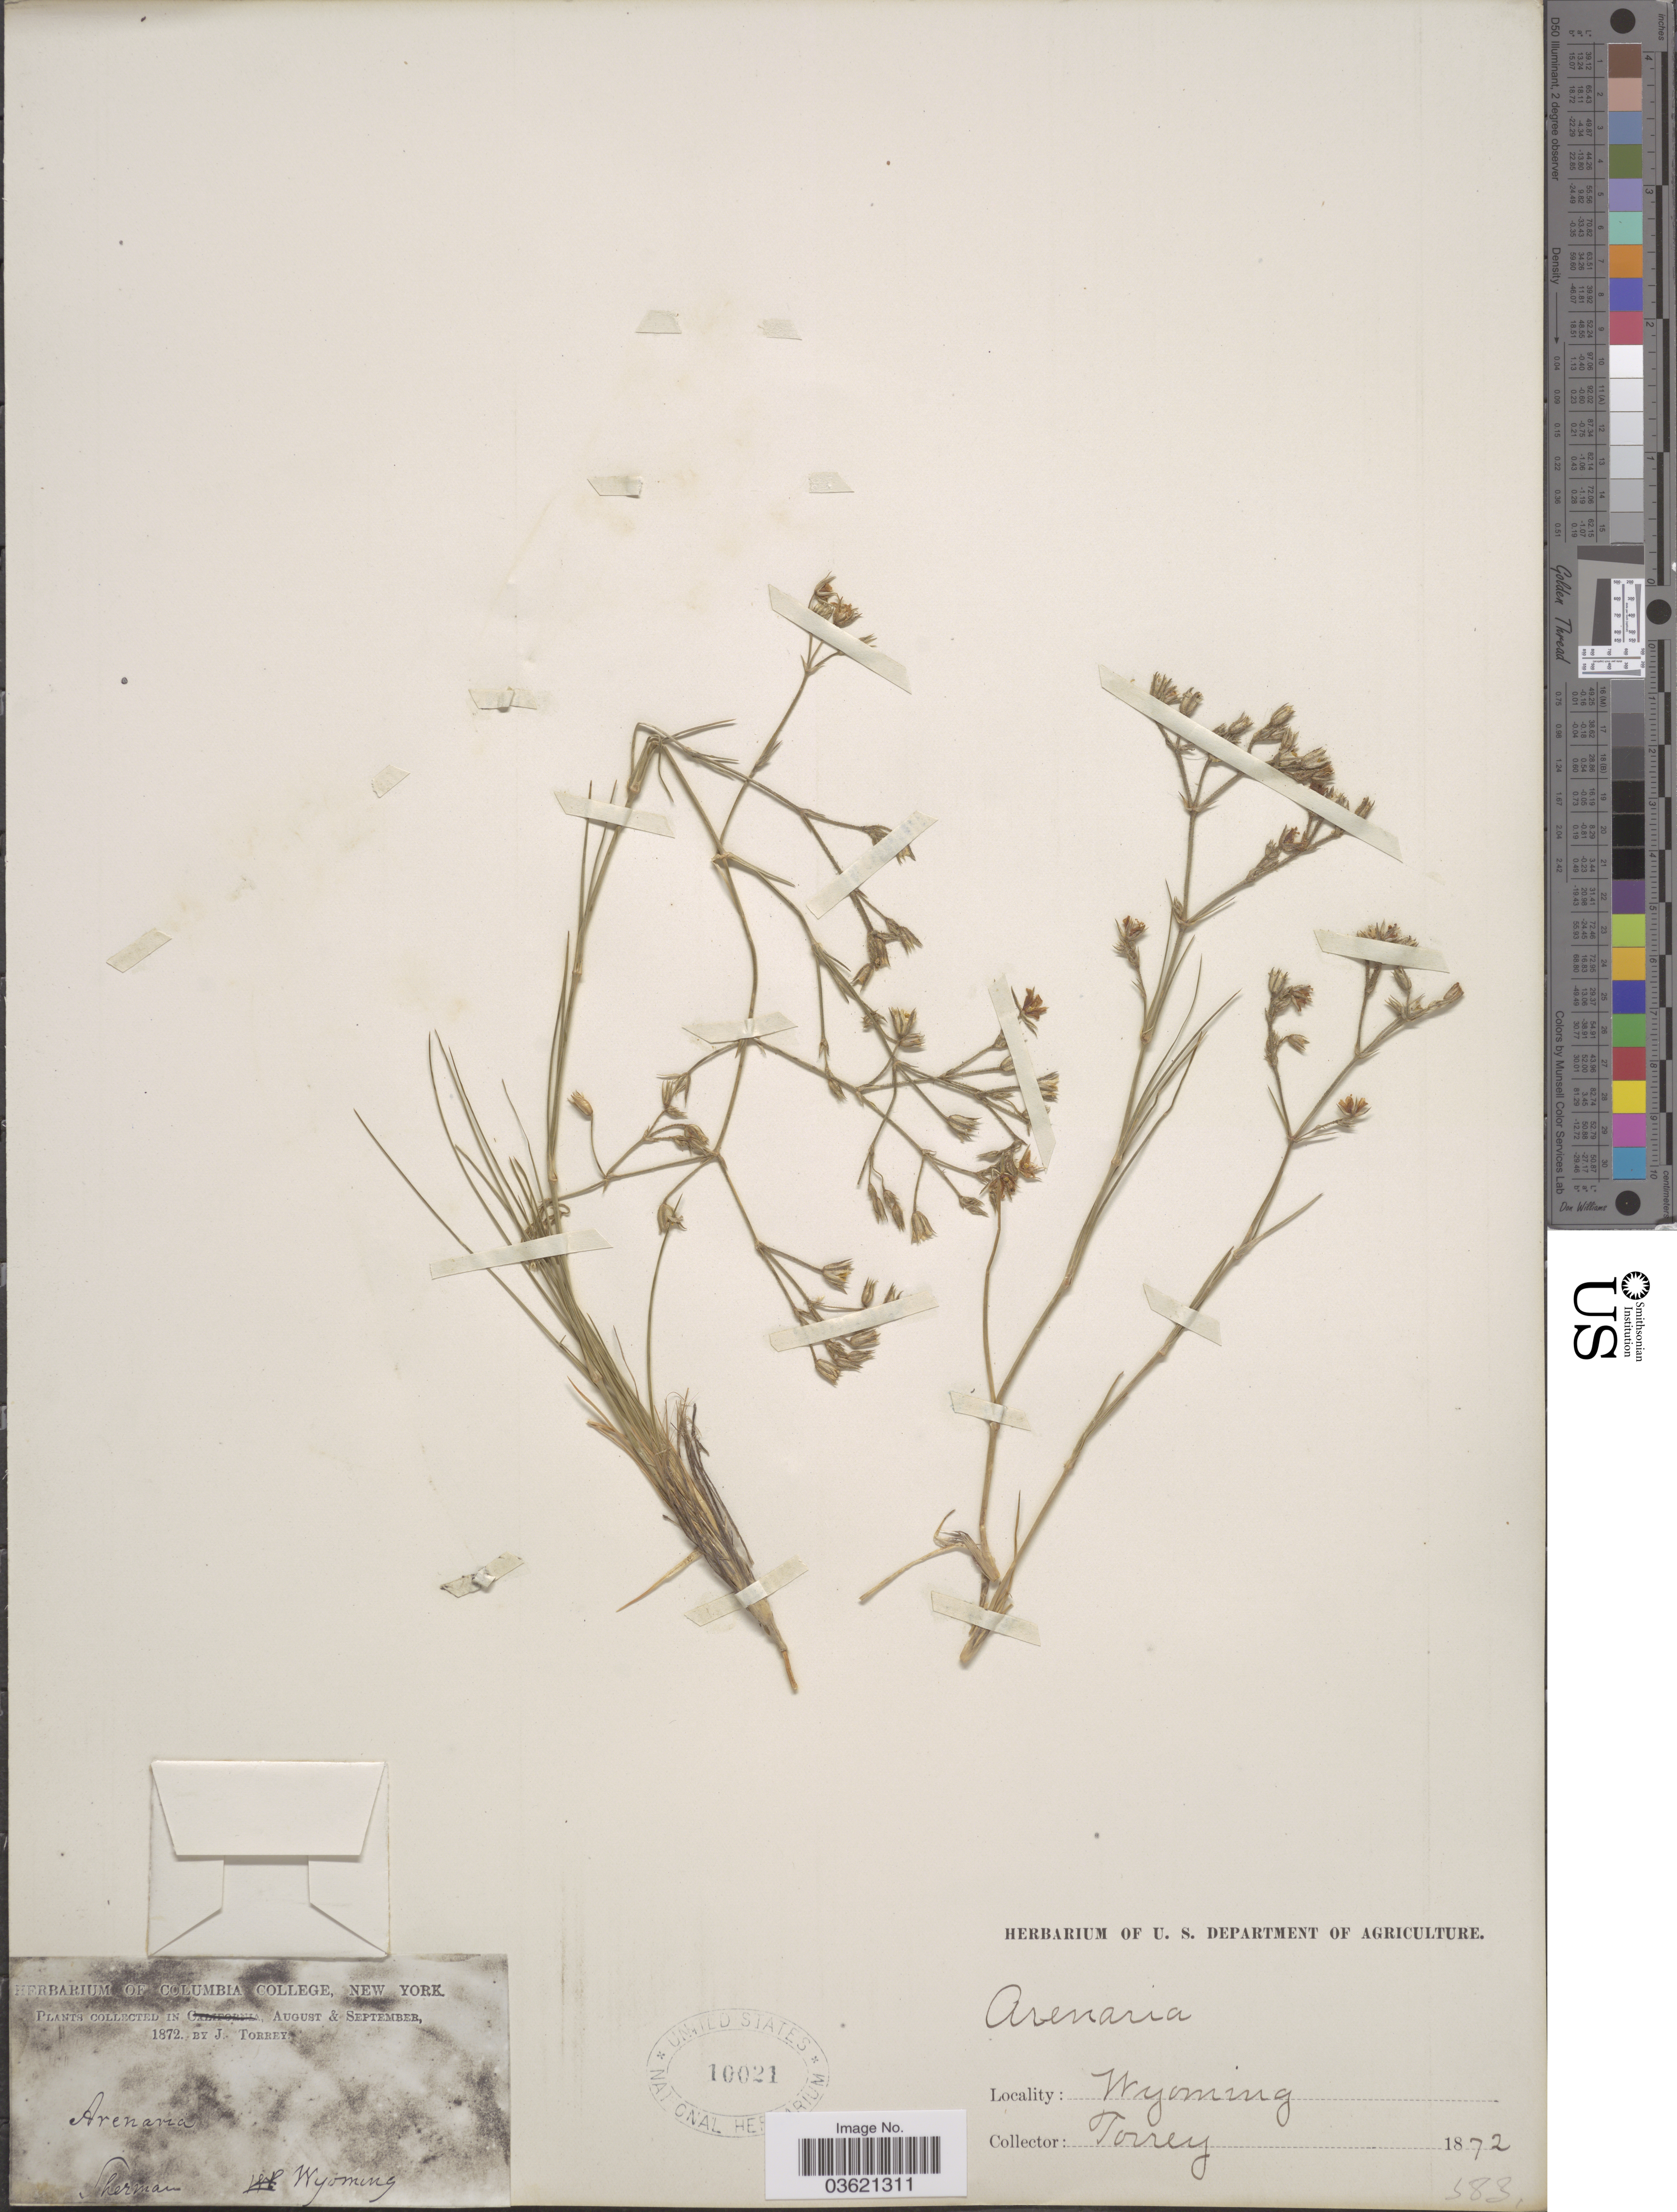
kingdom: Plantae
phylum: Tracheophyta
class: Magnoliopsida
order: Caryophyllales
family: Caryophyllaceae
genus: Arenaria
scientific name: Arenaria sp.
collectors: J. Torrey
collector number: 583*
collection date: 1872-08/1872-09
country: United States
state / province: Wyoming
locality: Sherman.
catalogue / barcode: US 10021